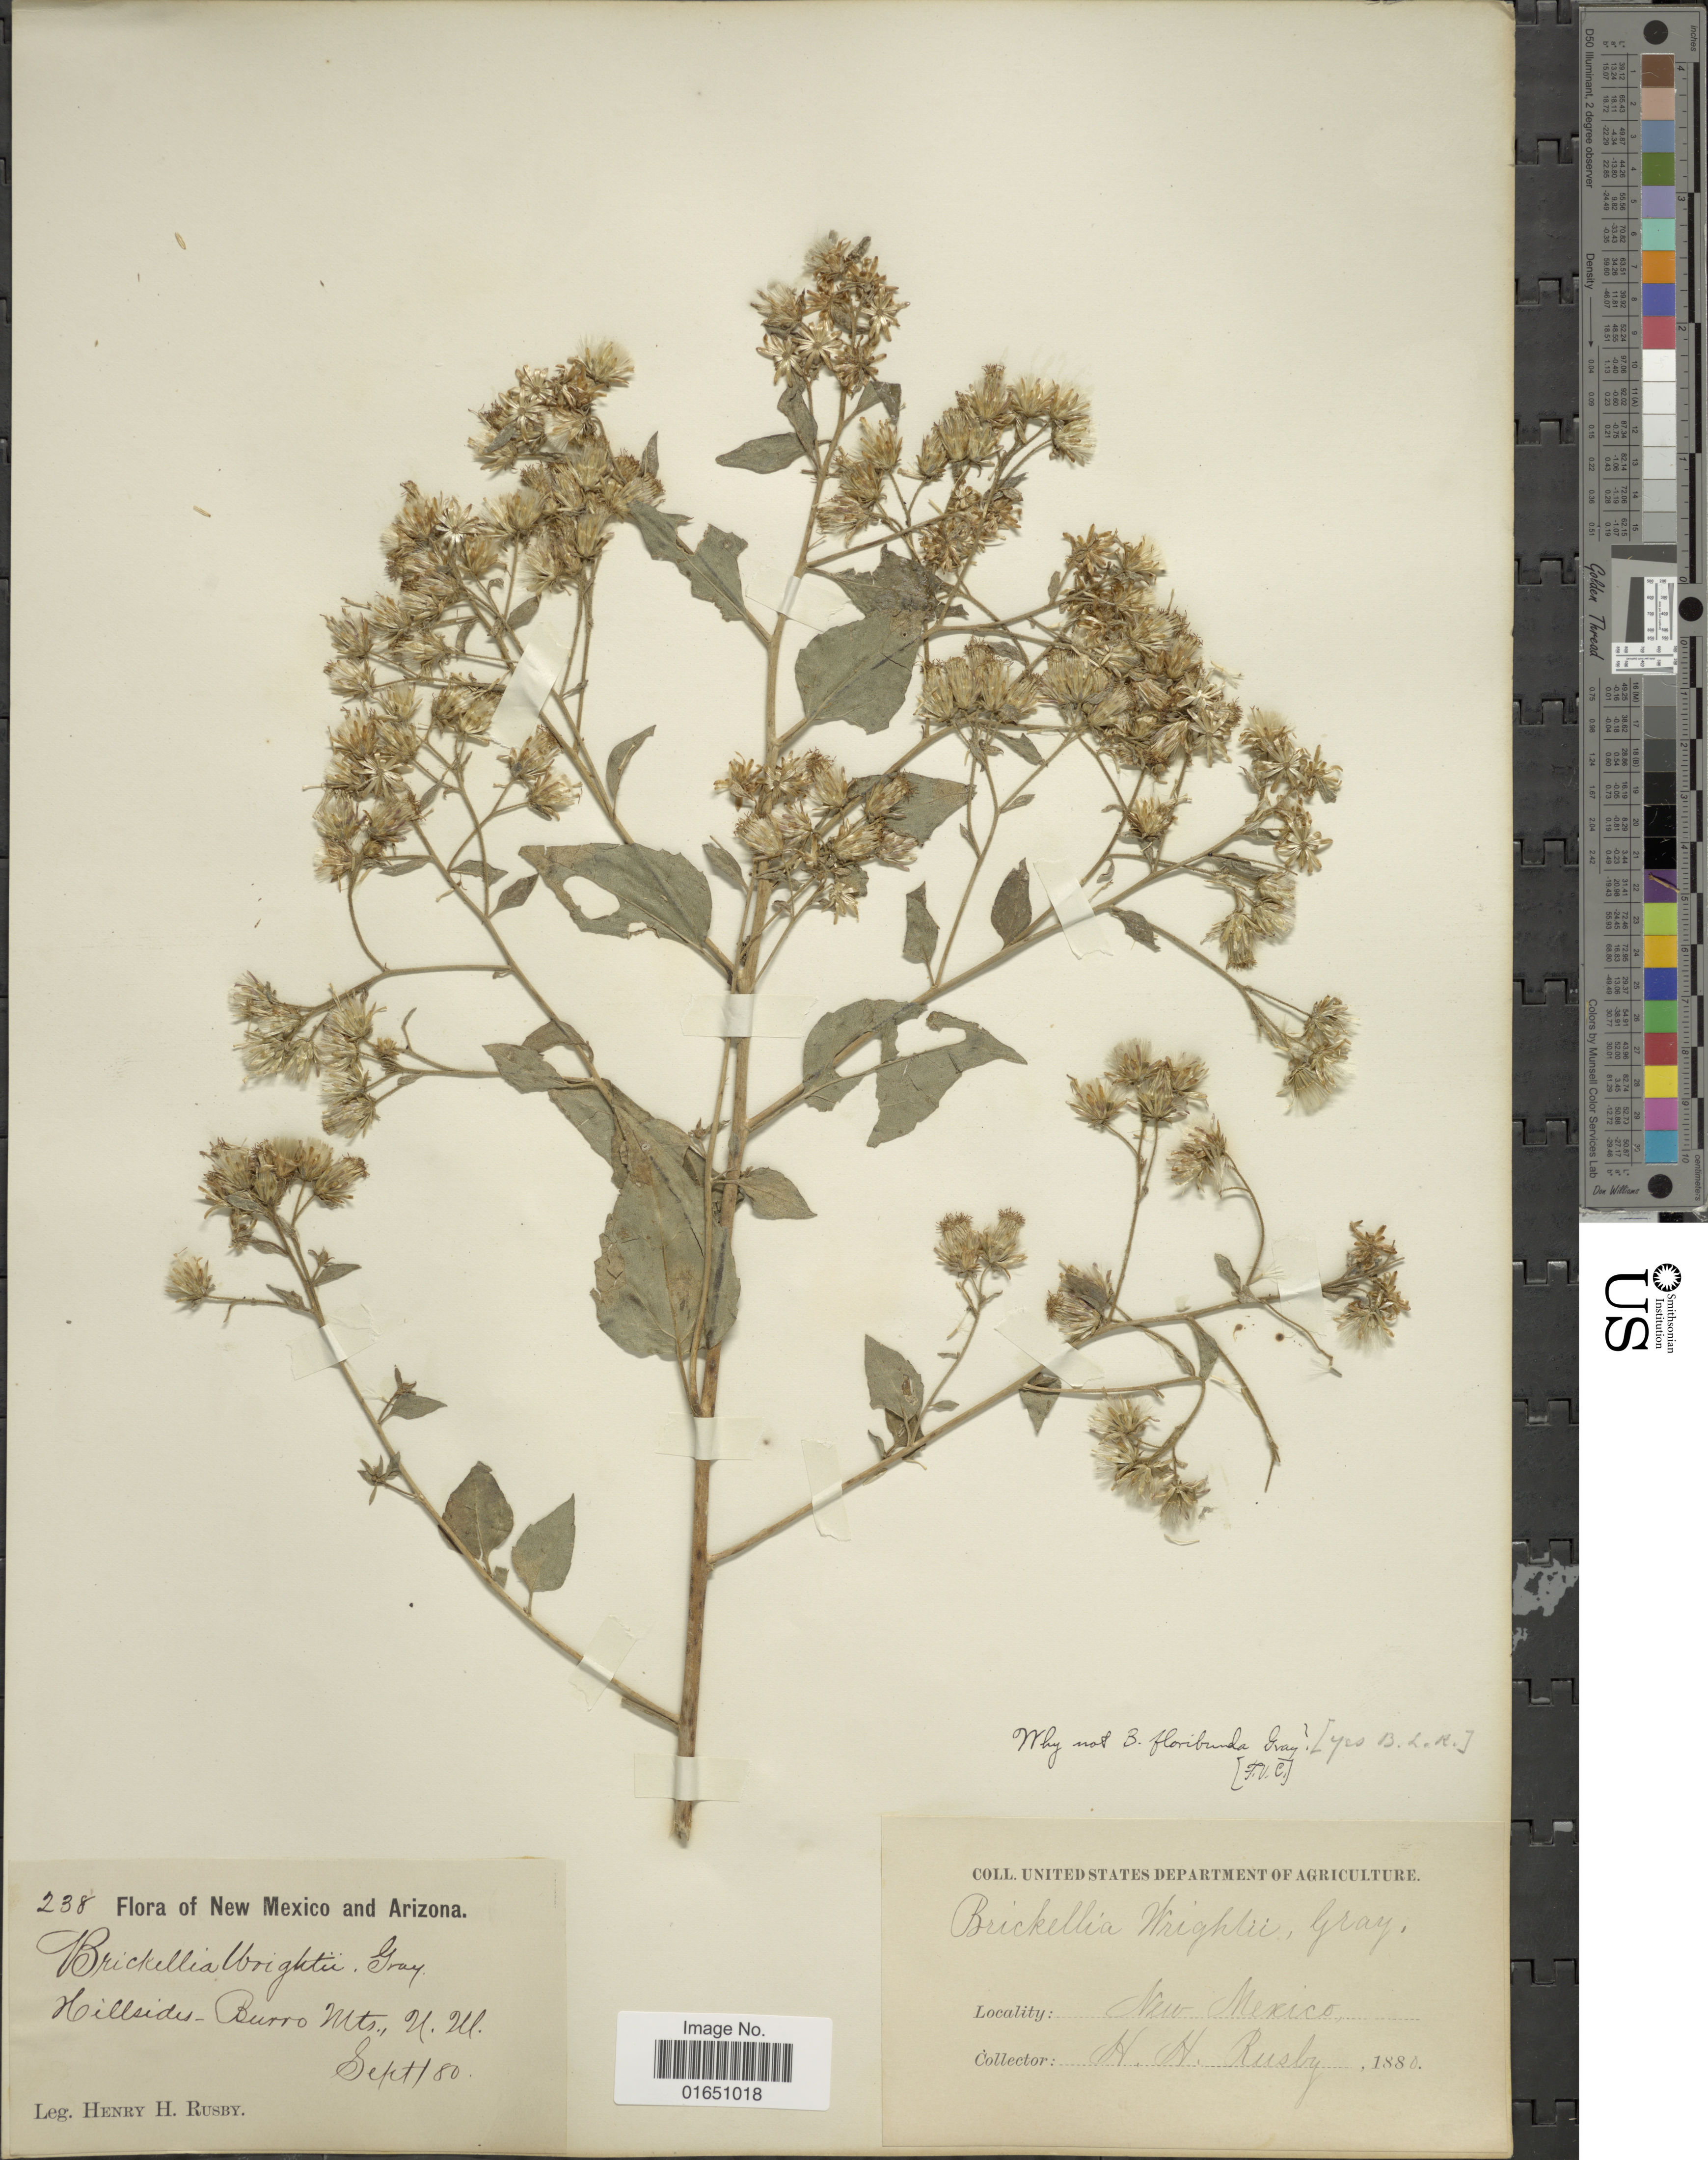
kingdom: Plantae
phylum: Tracheophyta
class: Magnoliopsida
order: Asterales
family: Asteraceae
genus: Brickellia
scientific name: Brickellia floribunda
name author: A. Gray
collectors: H. H. Rusby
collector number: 238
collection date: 1880-09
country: United States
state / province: New Mexico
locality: Hillsides-Burro Mts., U. Ul.